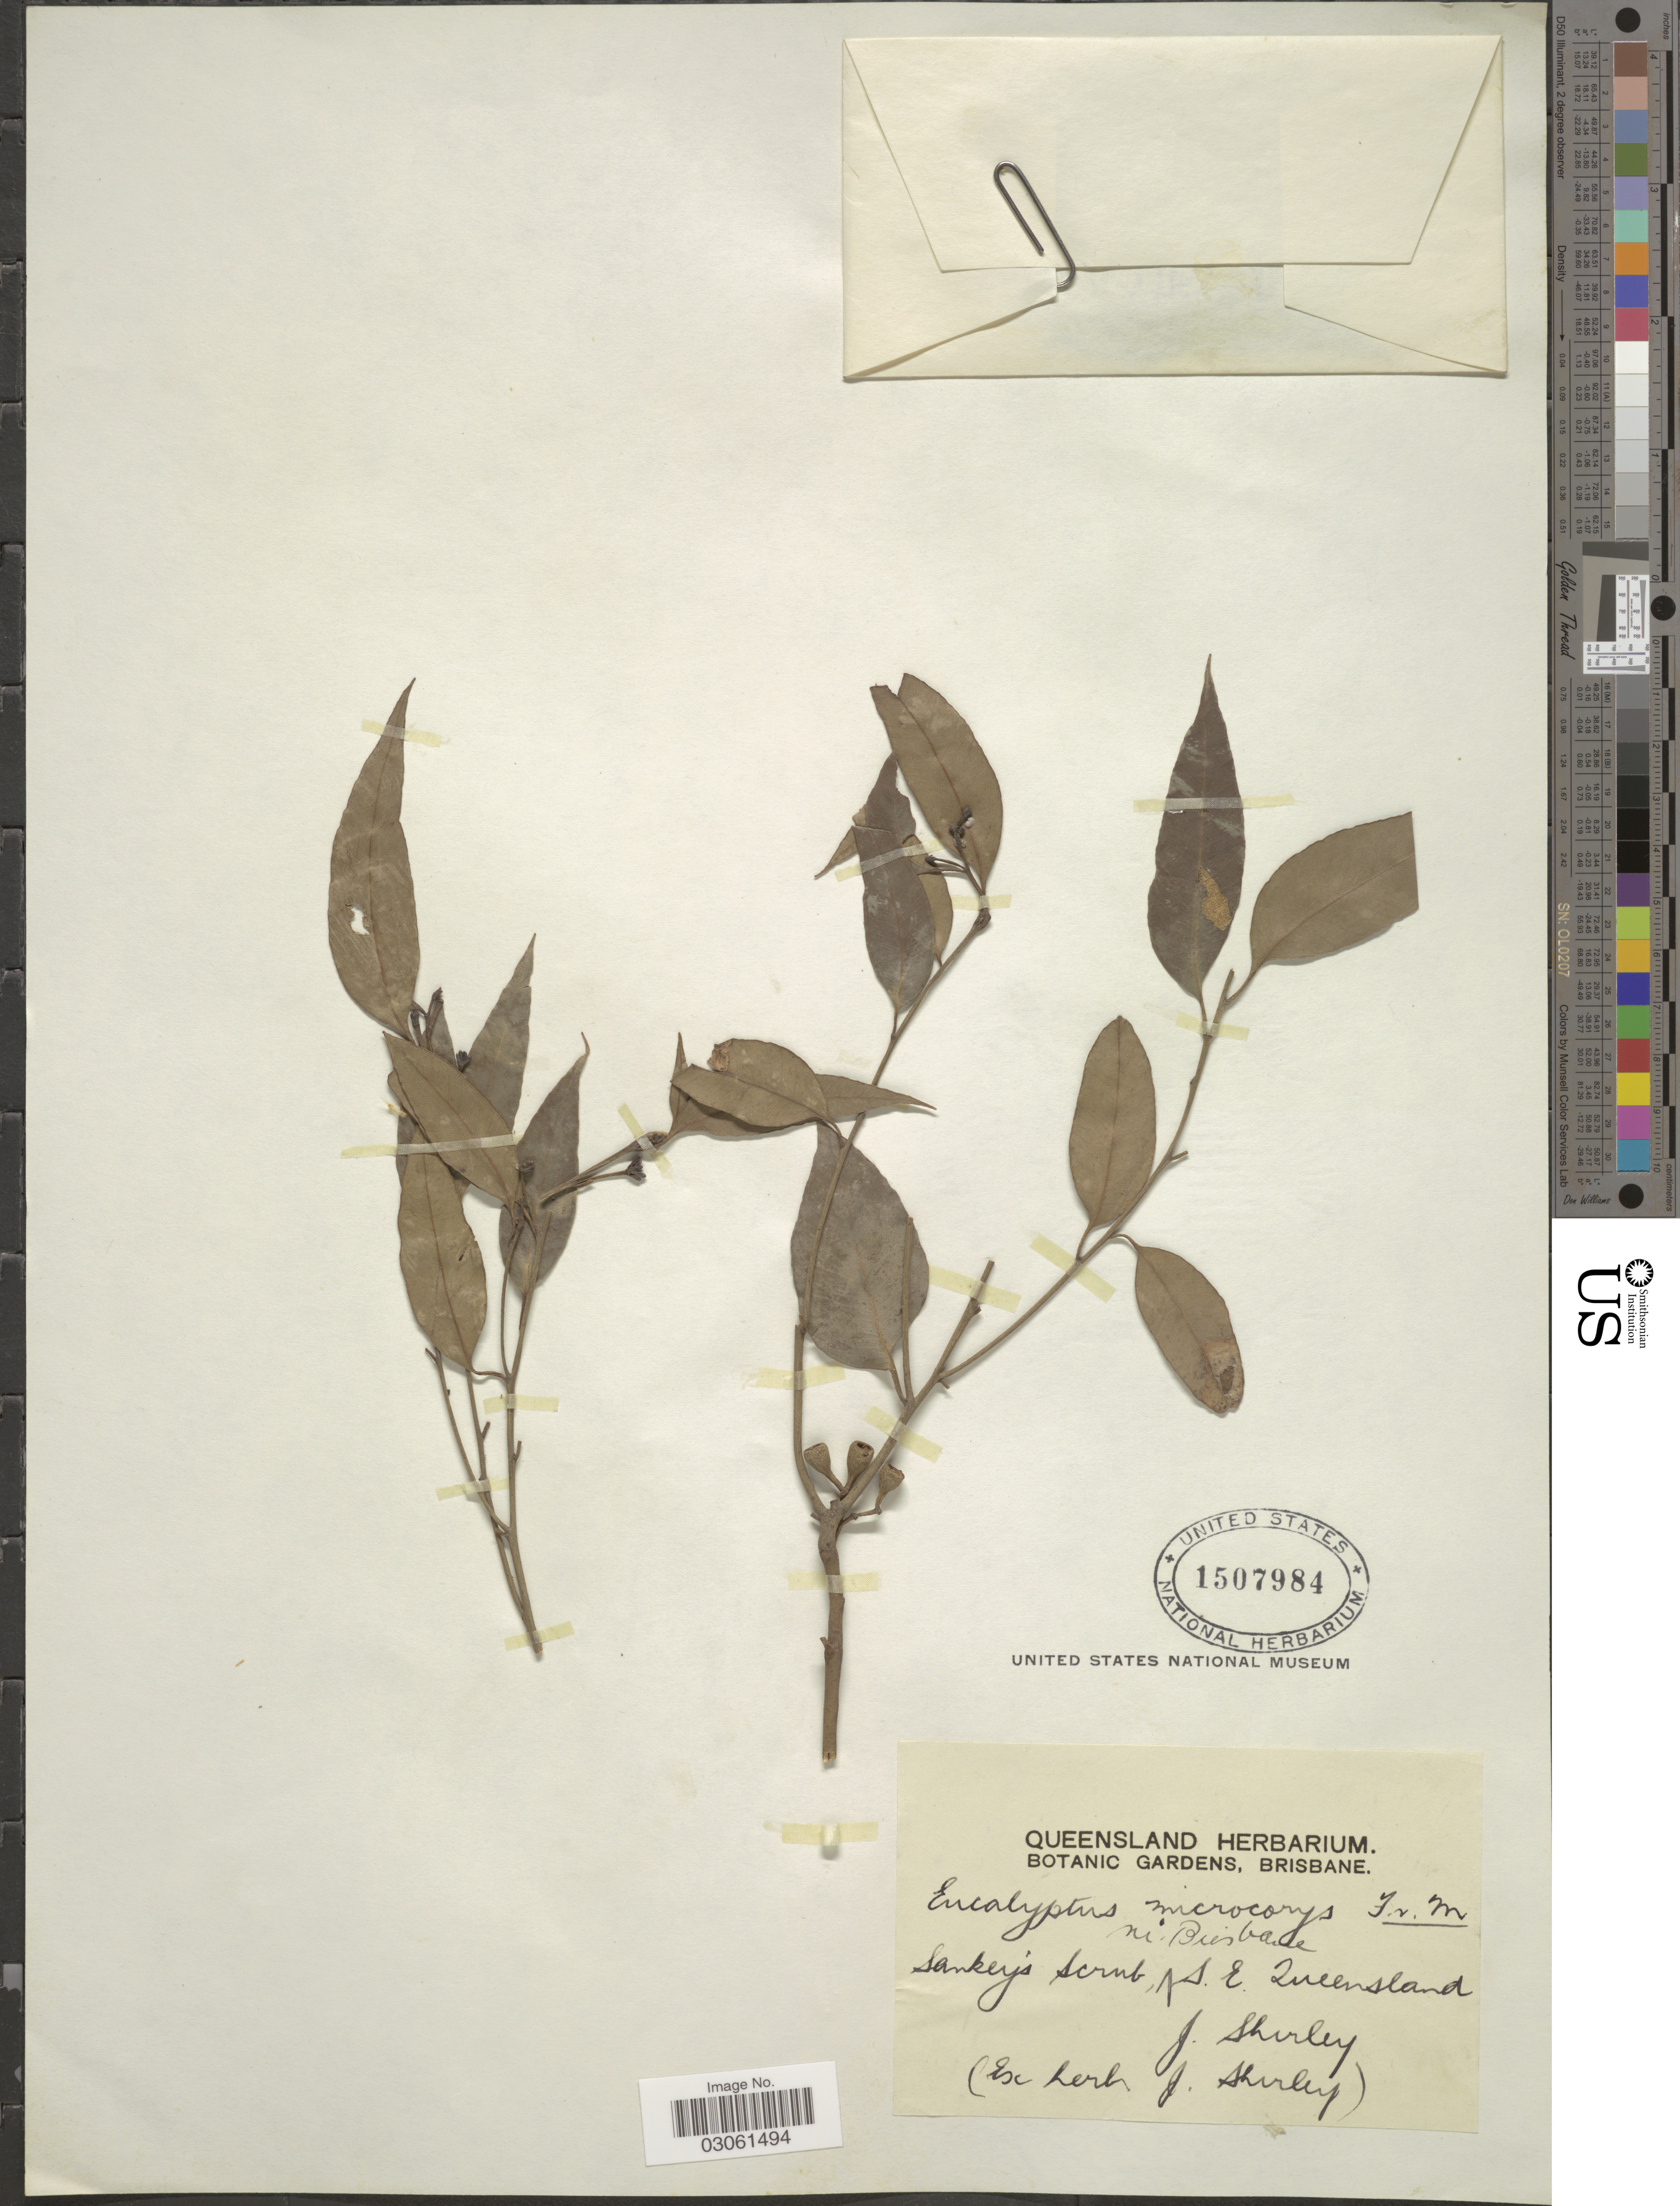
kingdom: Plantae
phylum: Tracheophyta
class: Magnoliopsida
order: Myrtales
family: Myrtaceae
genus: Eucalyptus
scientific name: Eucalyptus microcorys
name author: F. Muell.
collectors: J. Shirley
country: Australia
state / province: Queensland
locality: Sankey's Scrub, N. S. E. Queensland.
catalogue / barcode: US 1507984